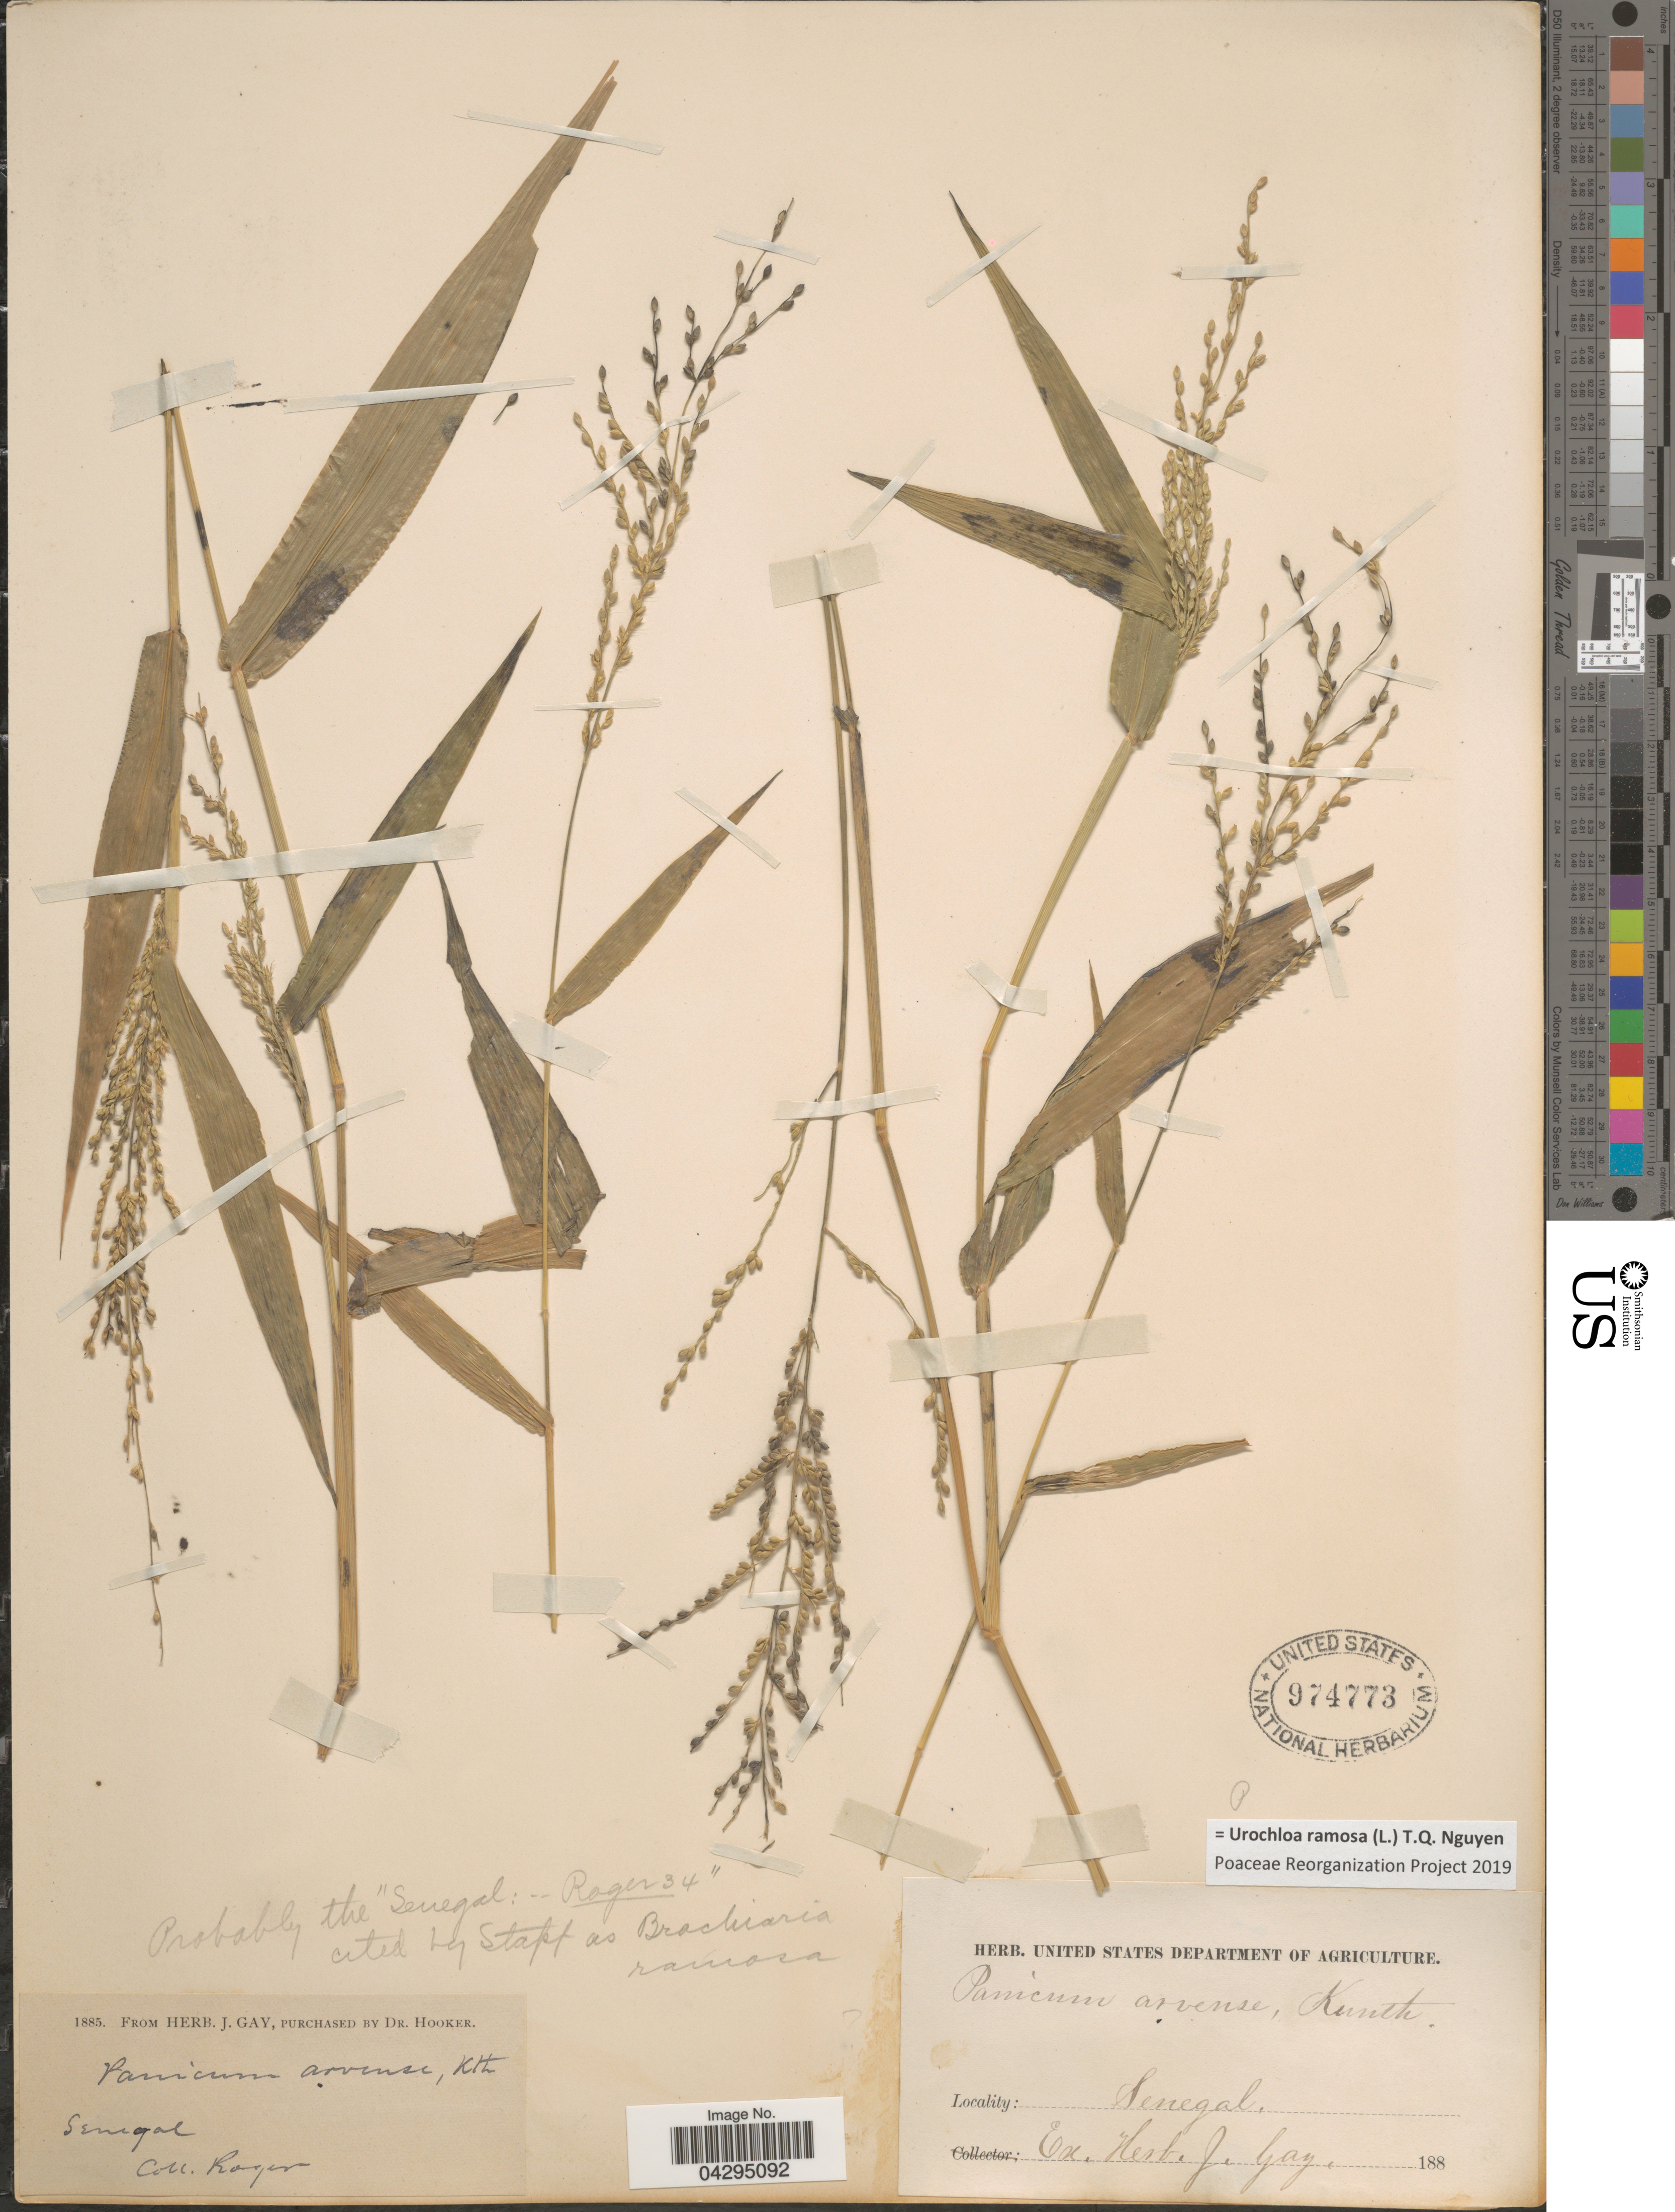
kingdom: Plantae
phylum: Tracheophyta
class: Liliopsida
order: Poales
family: Poaceae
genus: Urochloa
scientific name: Urochloa ramosa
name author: T.Q. Nguyen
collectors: -. Roger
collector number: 34?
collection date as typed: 188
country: Senegal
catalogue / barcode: US 974773